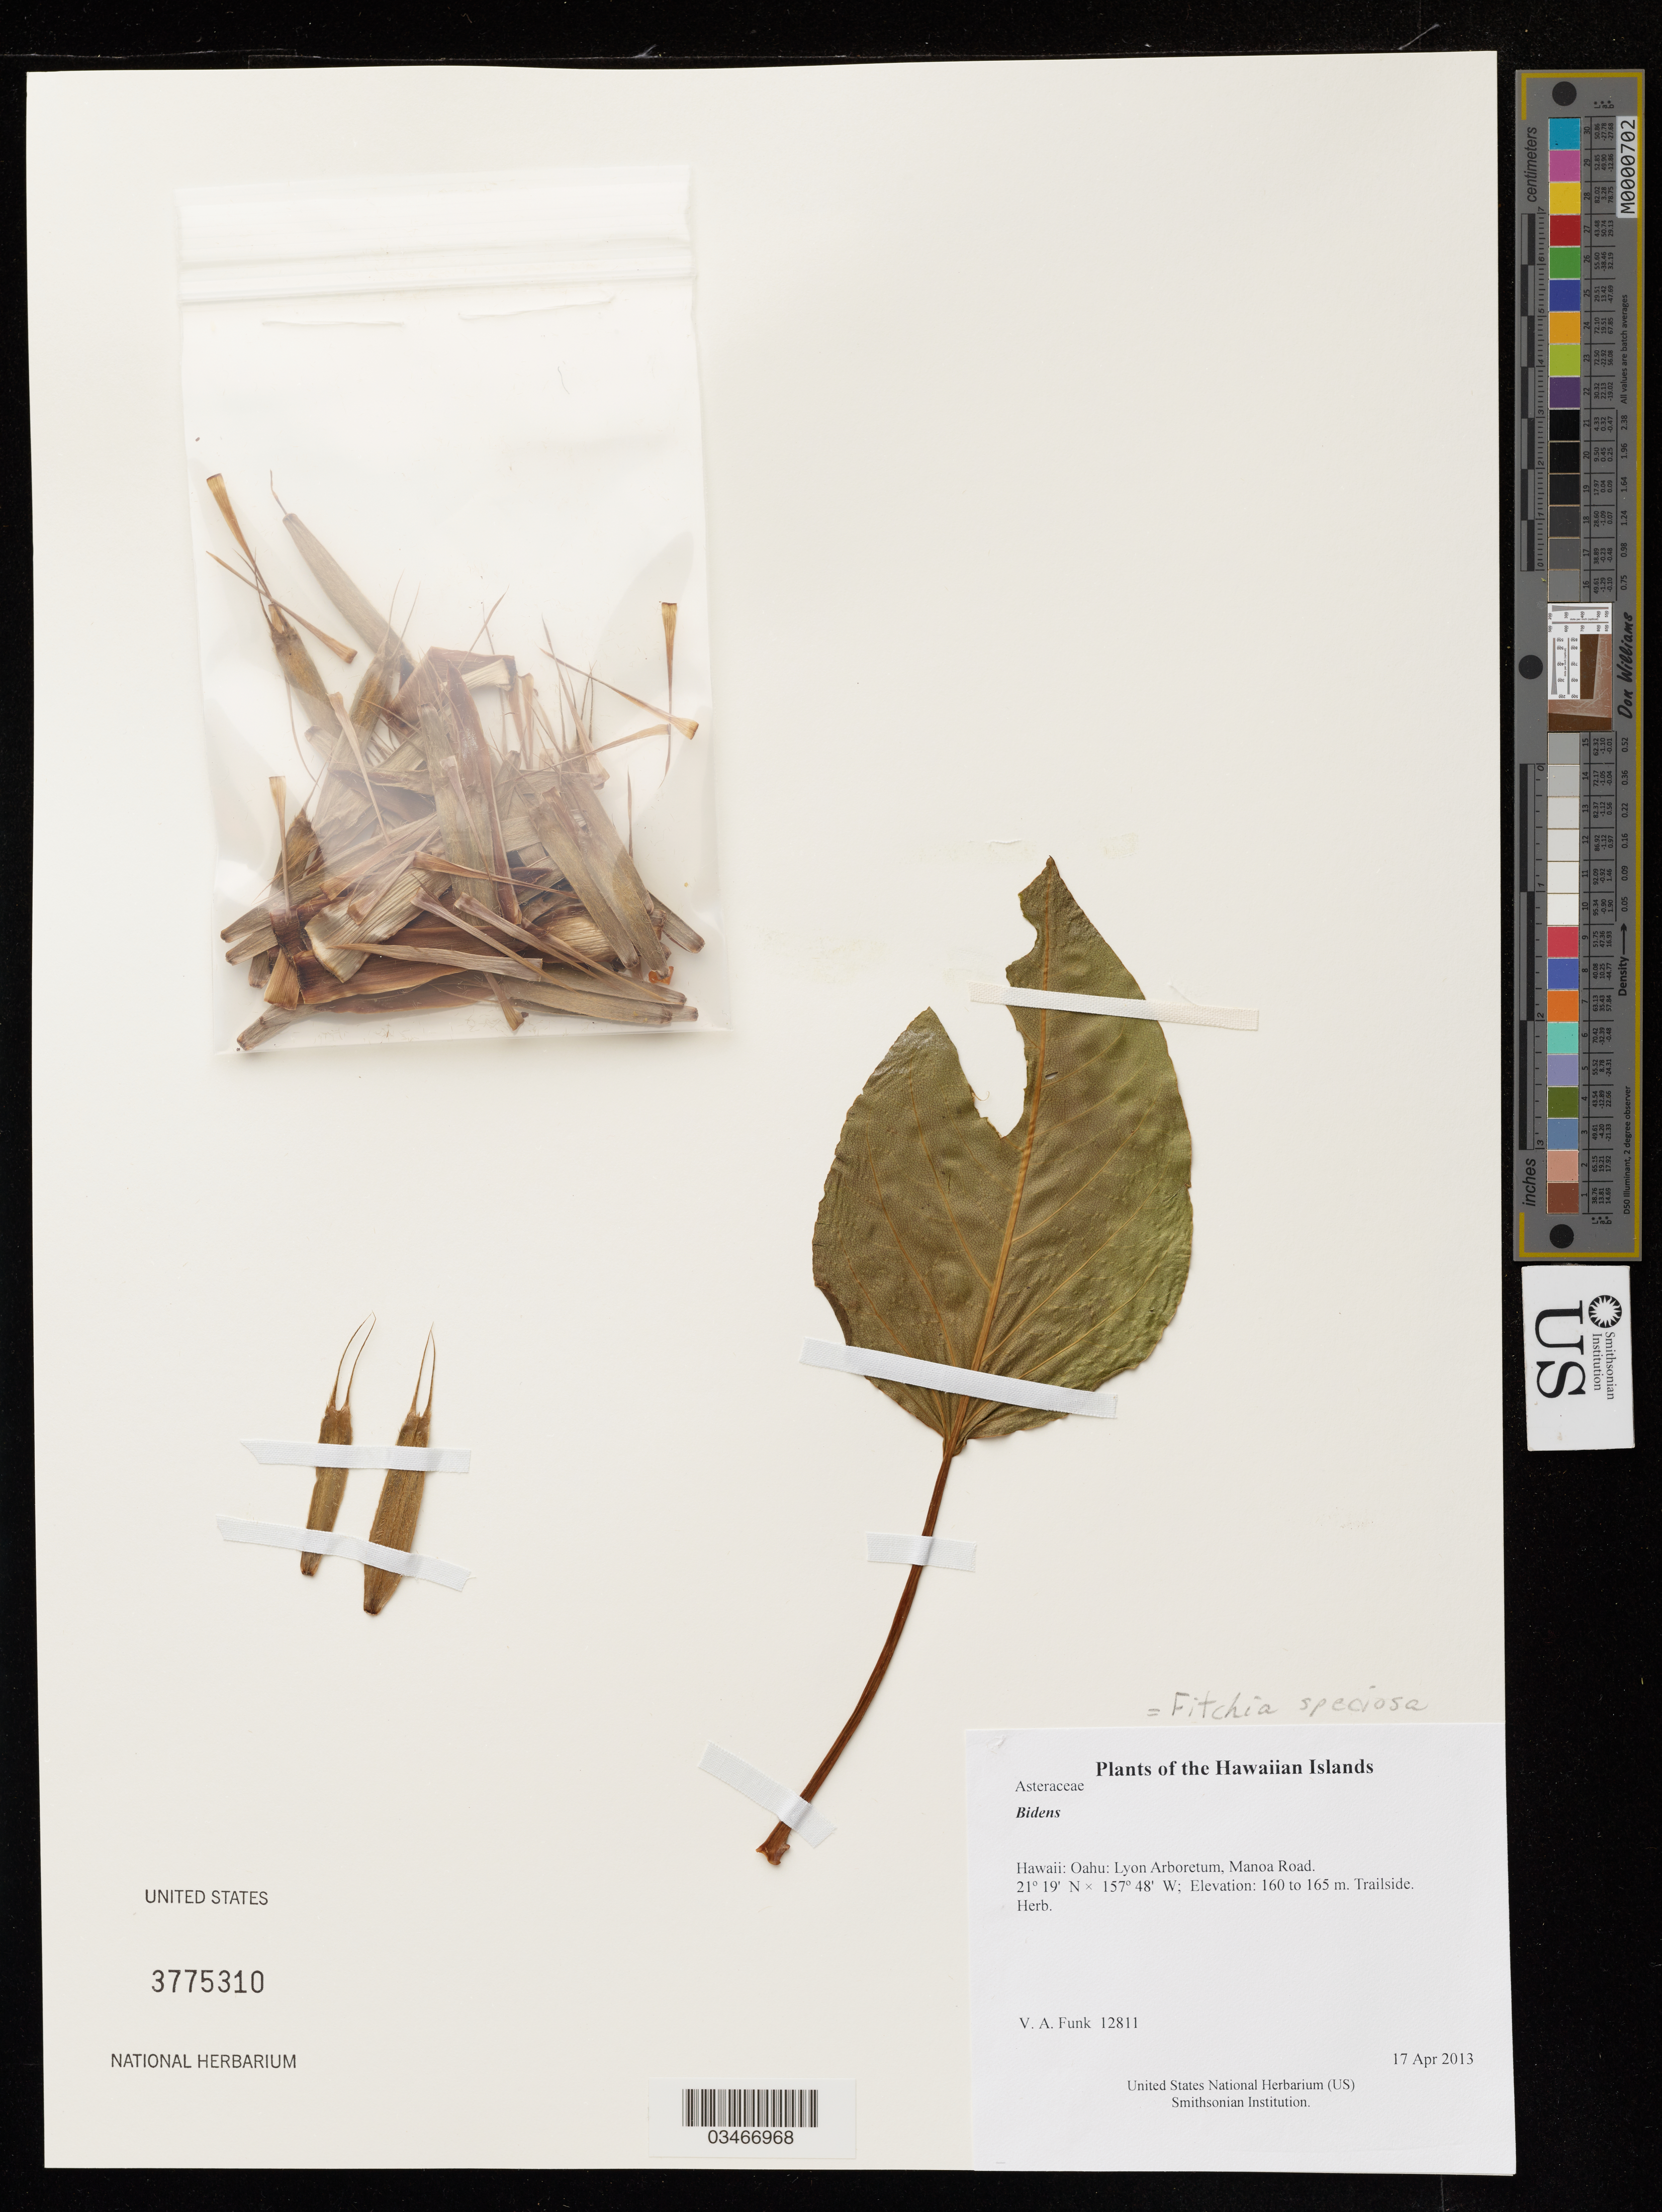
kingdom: Plantae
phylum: Tracheophyta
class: Magnoliopsida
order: Asterales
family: Asteraceae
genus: Fitchia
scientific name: Fitchia speciosa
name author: Cheeseman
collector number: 12811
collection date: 2013-04-17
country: United States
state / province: Hawaii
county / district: Honolulu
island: Oahu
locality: Lyon Arboretum, Manoa Road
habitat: Trailside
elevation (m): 160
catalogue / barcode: US 3775310